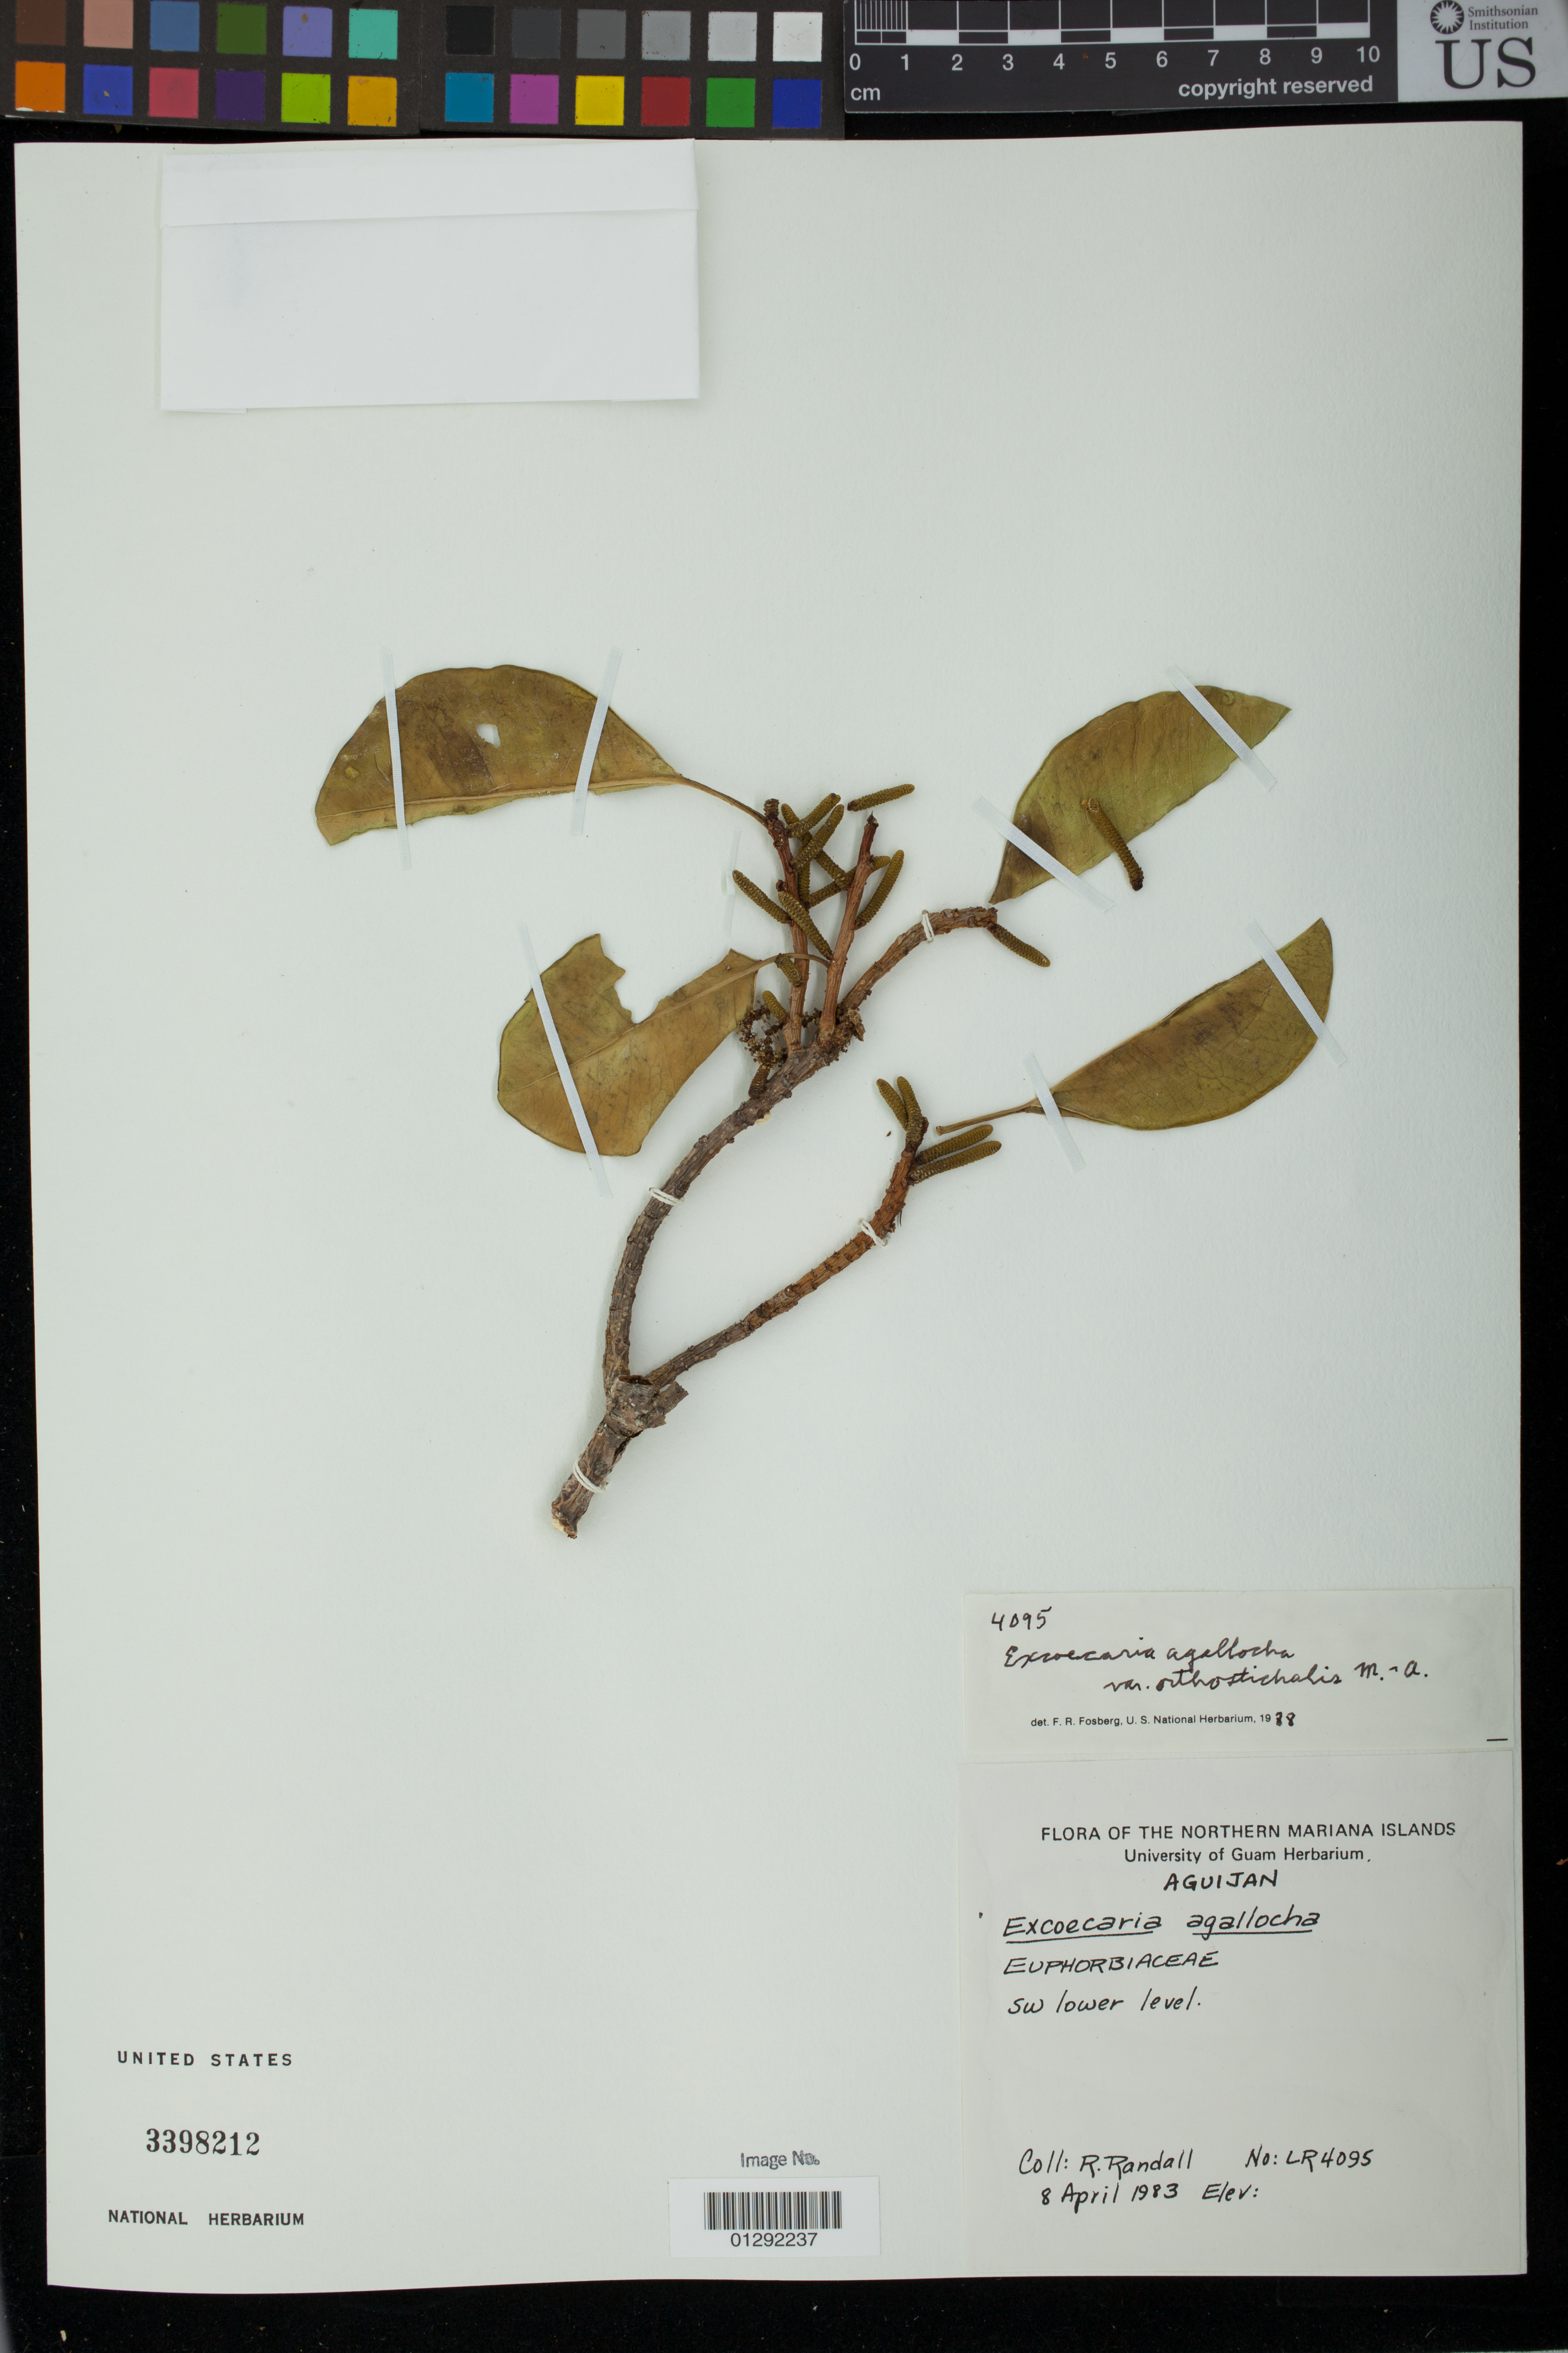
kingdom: Plantae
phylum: Tracheophyta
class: Magnoliopsida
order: Malpighiales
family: Euphorbiaceae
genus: Excoecaria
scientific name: Excoecaria agallocha var. orthostichalis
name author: Müll. Arg.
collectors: R. Randall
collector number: LR4095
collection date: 1983-04-08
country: Northern Mariana Islands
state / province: Tinian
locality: Aguijan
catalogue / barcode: US 3398212